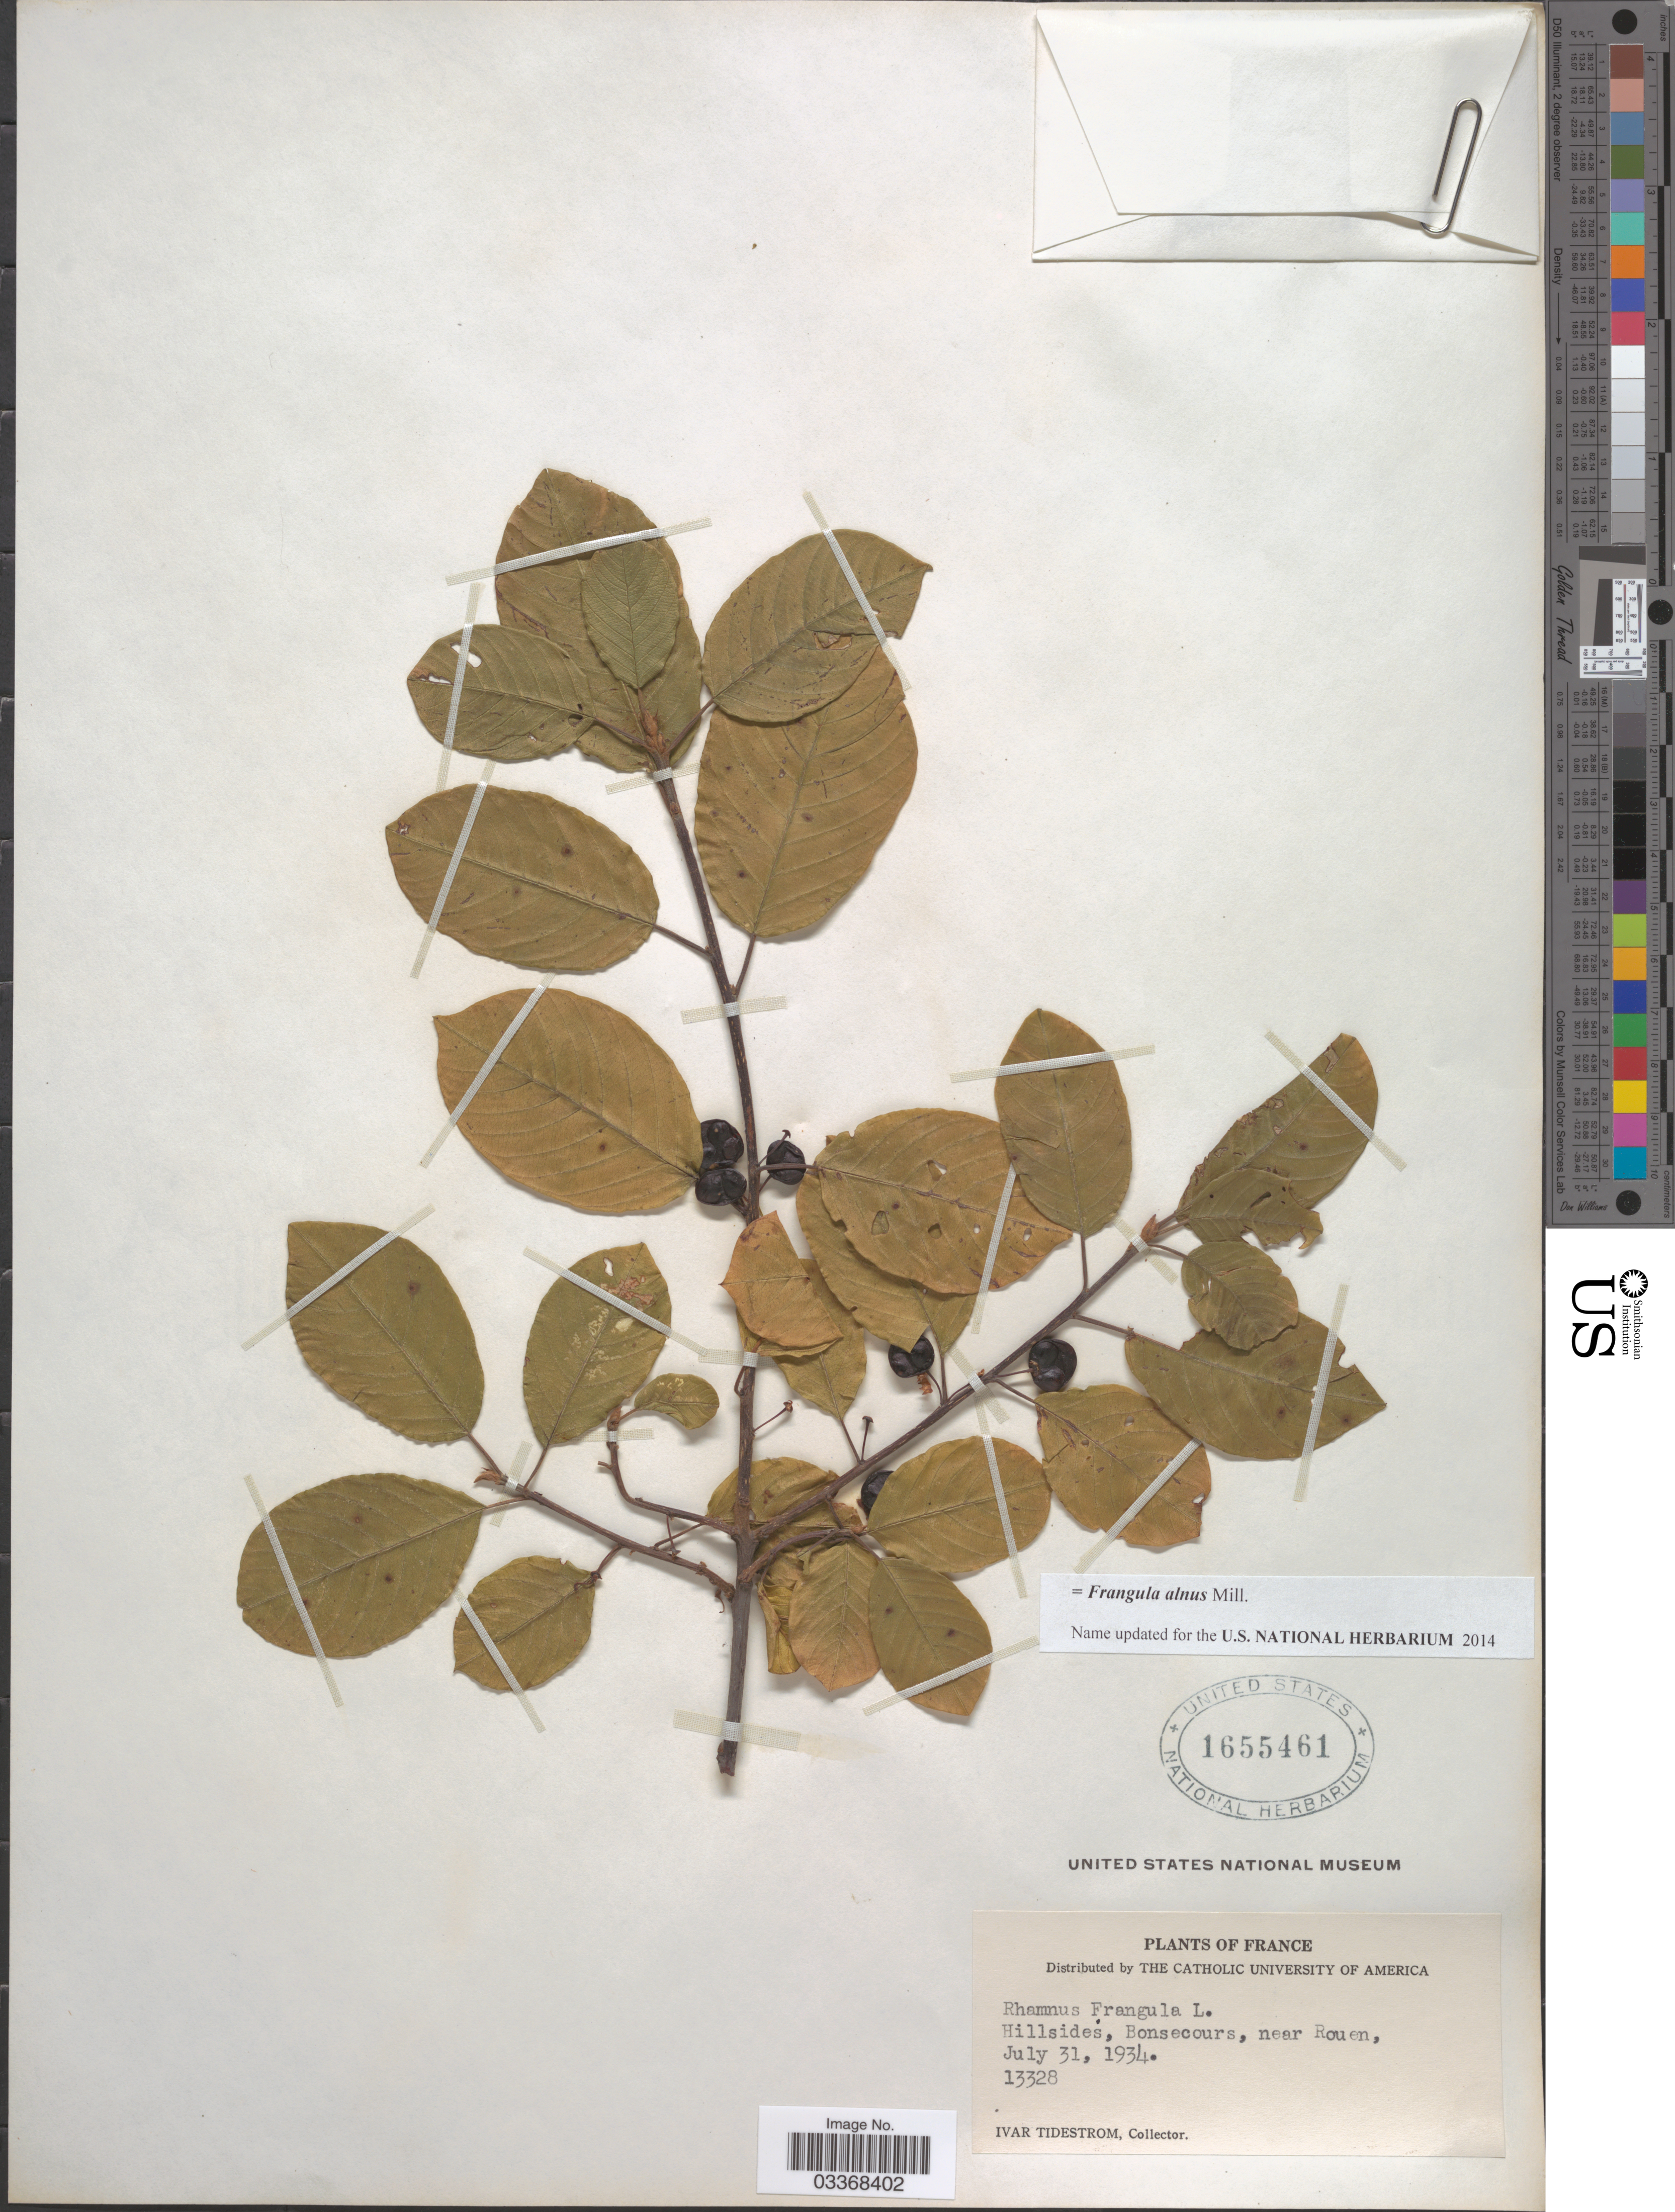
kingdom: Plantae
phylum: Tracheophyta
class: Magnoliopsida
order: Rosales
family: Rhamnaceae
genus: Frangula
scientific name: Frangula alnus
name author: Mill.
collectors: I. F. Tidestrom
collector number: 13328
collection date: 1934-07-31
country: France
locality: Hillsides, Bonsecours, near Rouen.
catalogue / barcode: US 1655461